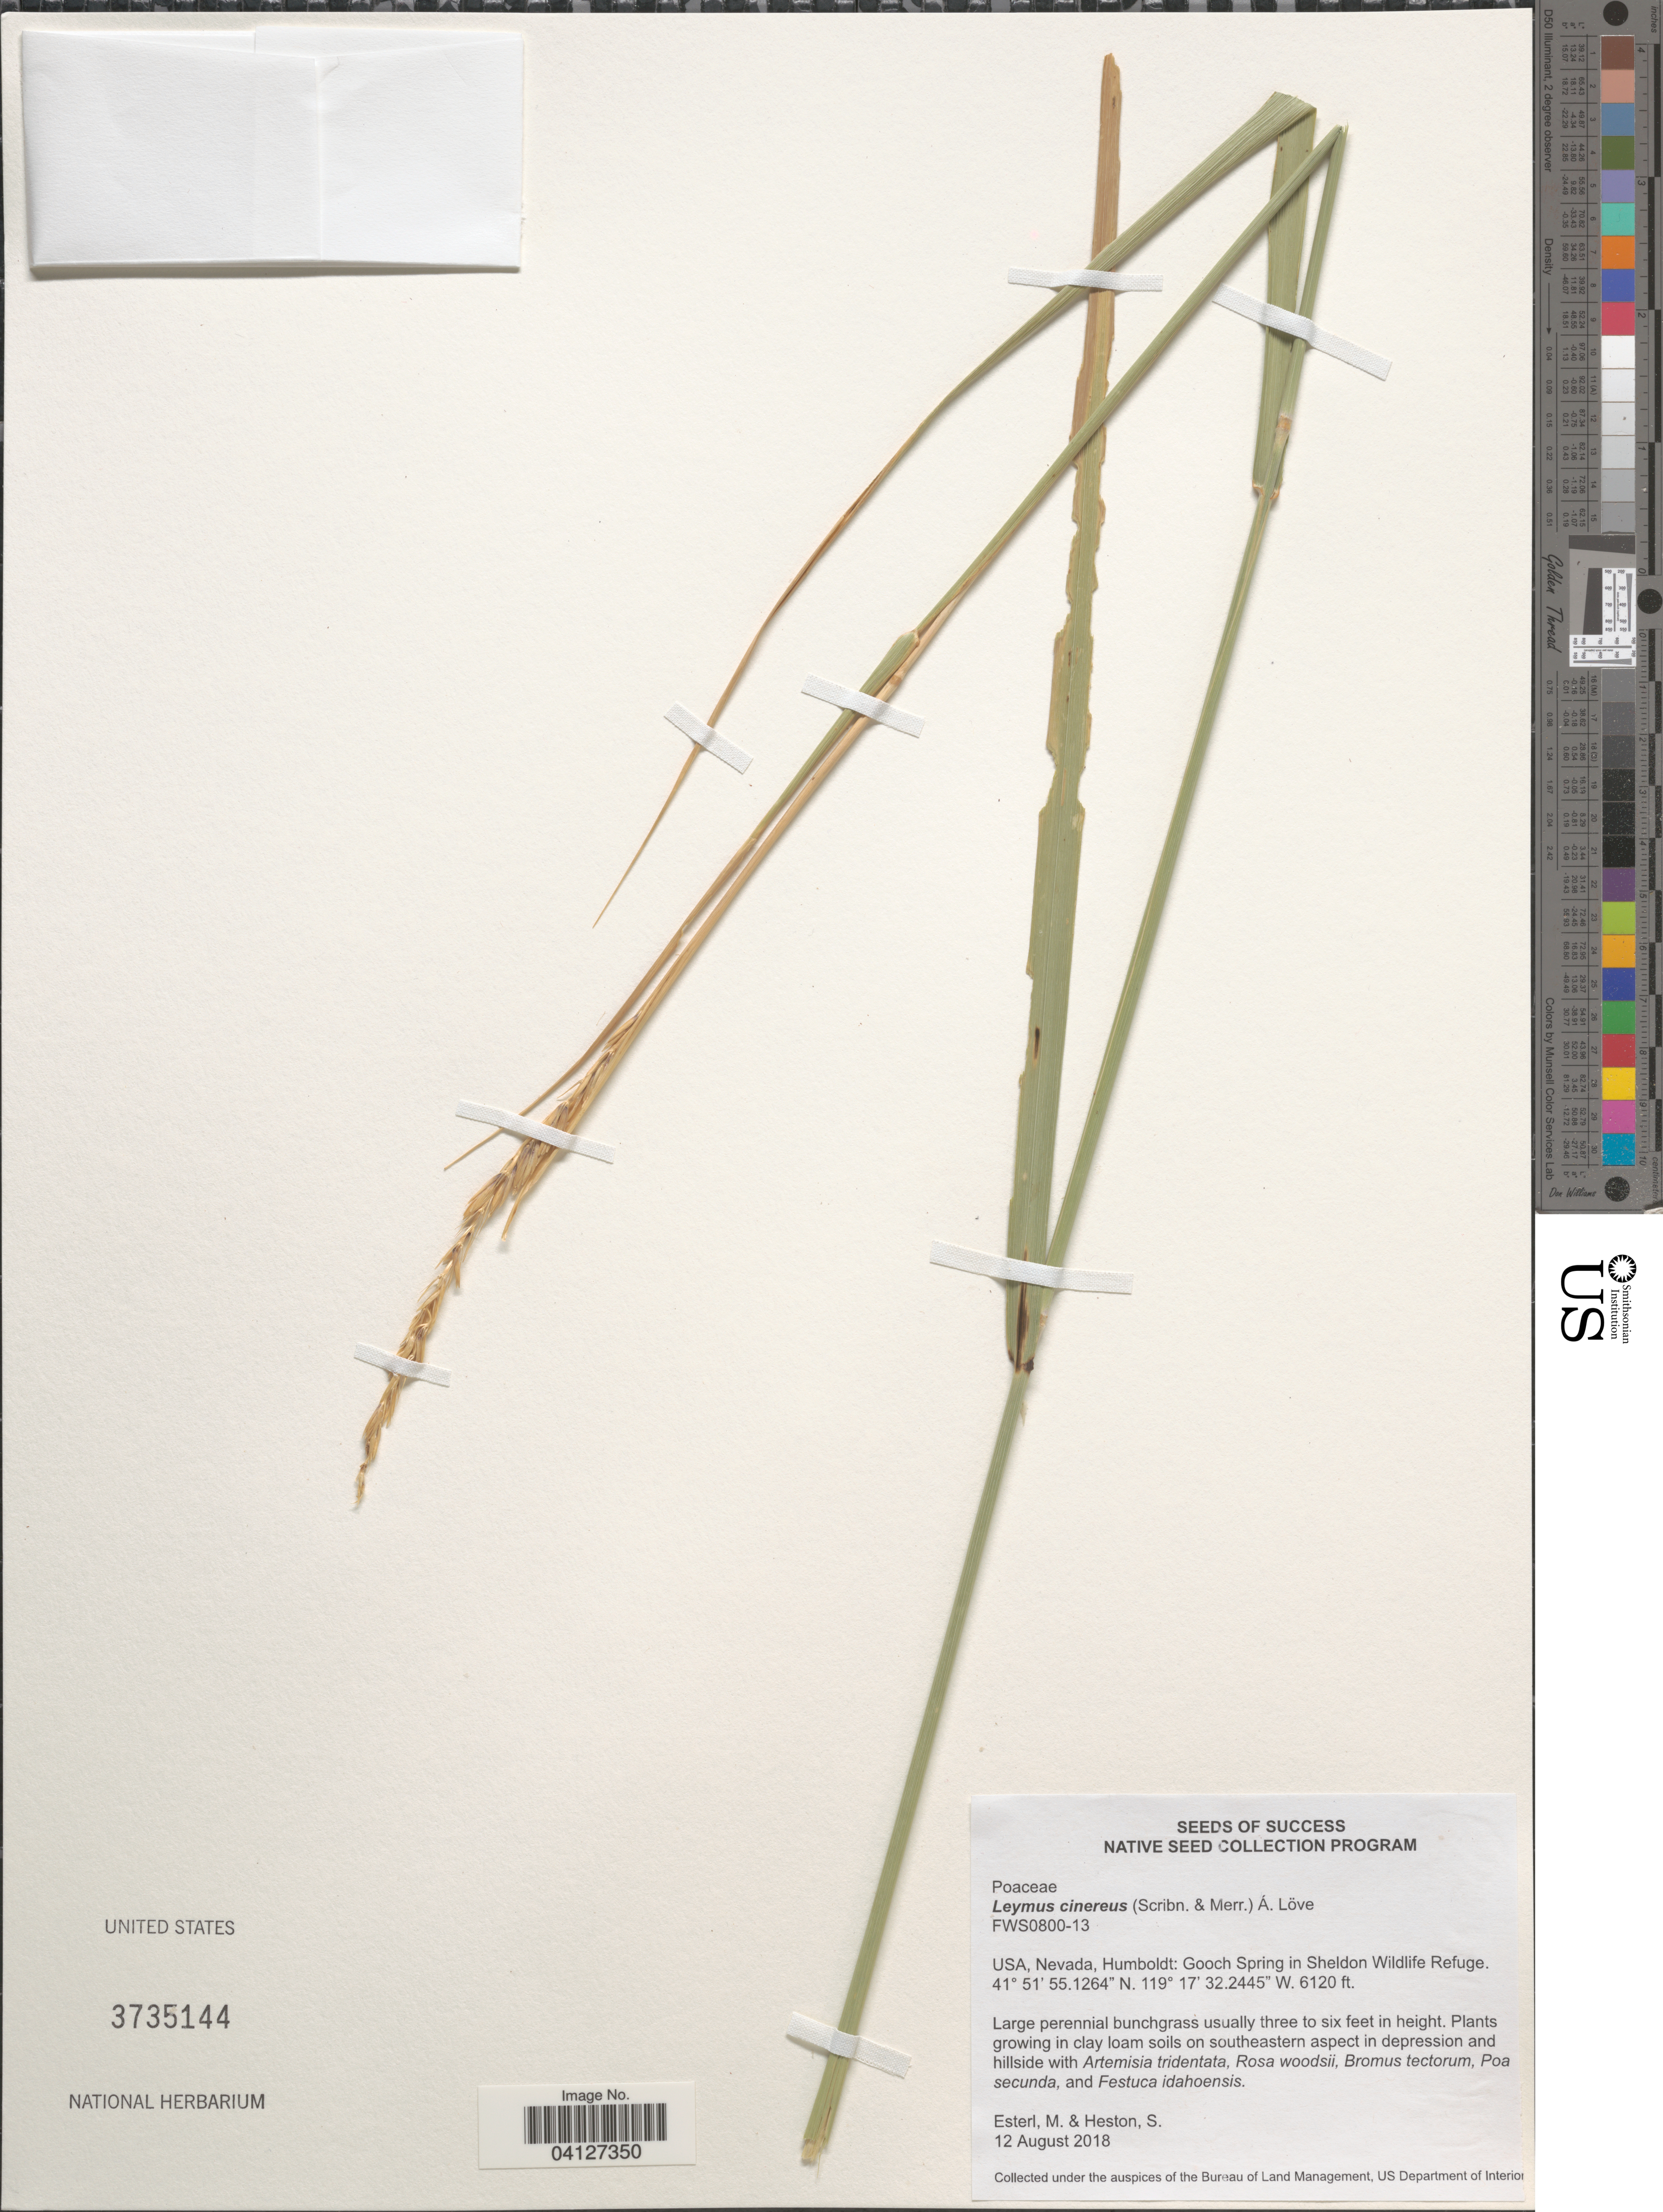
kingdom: Plantae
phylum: Tracheophyta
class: Liliopsida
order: Poales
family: Poaceae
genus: Leymus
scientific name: Leymus cinereus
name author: (Scribn. & Merr.) Á. Löve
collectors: M. Esterl & S. Heston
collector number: FWS0800-13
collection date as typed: Transcribed d/m/y: 12/8/2018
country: United States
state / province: Nevada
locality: Humboldt: Gooch Spring in Sheldon Wildlife Refuge.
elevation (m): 1865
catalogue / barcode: US 3735144